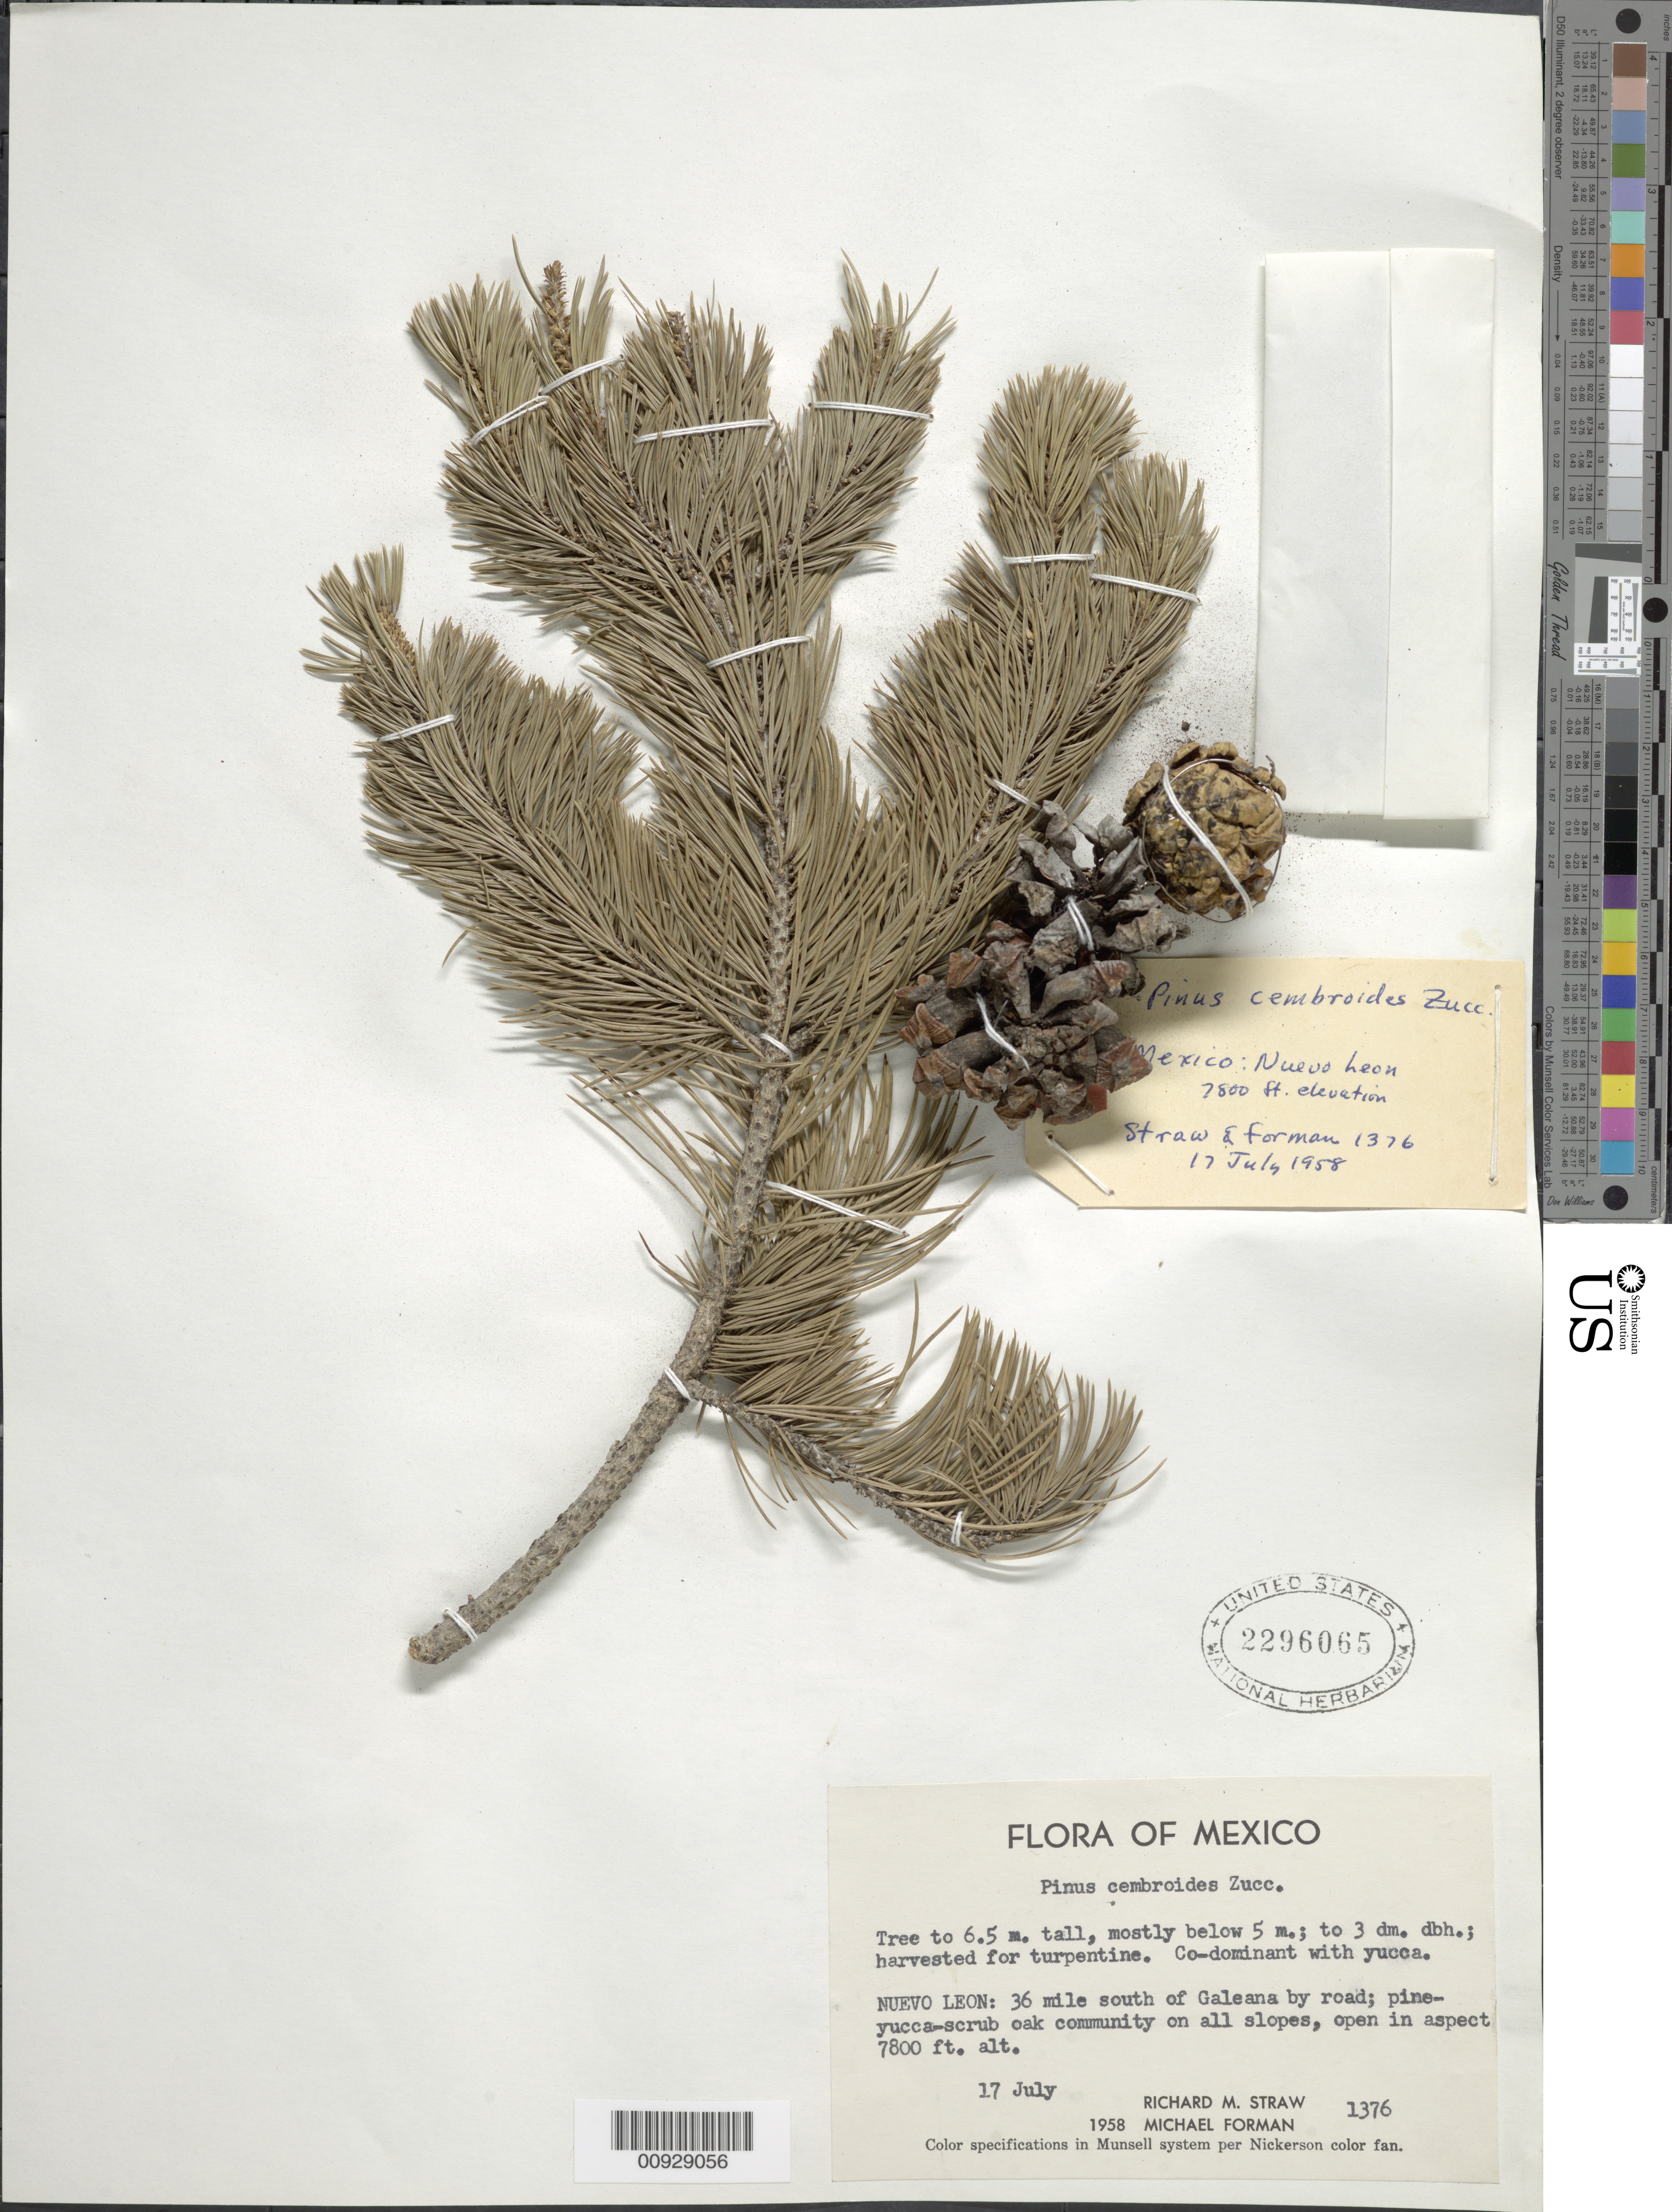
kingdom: Plantae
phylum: Tracheophyta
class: Pinopsida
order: Pinales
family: Pinaceae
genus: Pinus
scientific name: Pinus cembroides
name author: Zucc.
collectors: R. M. Straw & Forman, M.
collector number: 1376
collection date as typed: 17 Jul 1958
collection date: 1958-07-17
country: Mexico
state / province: Nuevo León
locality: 36 miles south of Galeana by road.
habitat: Pine-yucca-scrub oak community on all slopes, open in aspect. Co-dominant with yucca.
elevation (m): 2377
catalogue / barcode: US 2296065